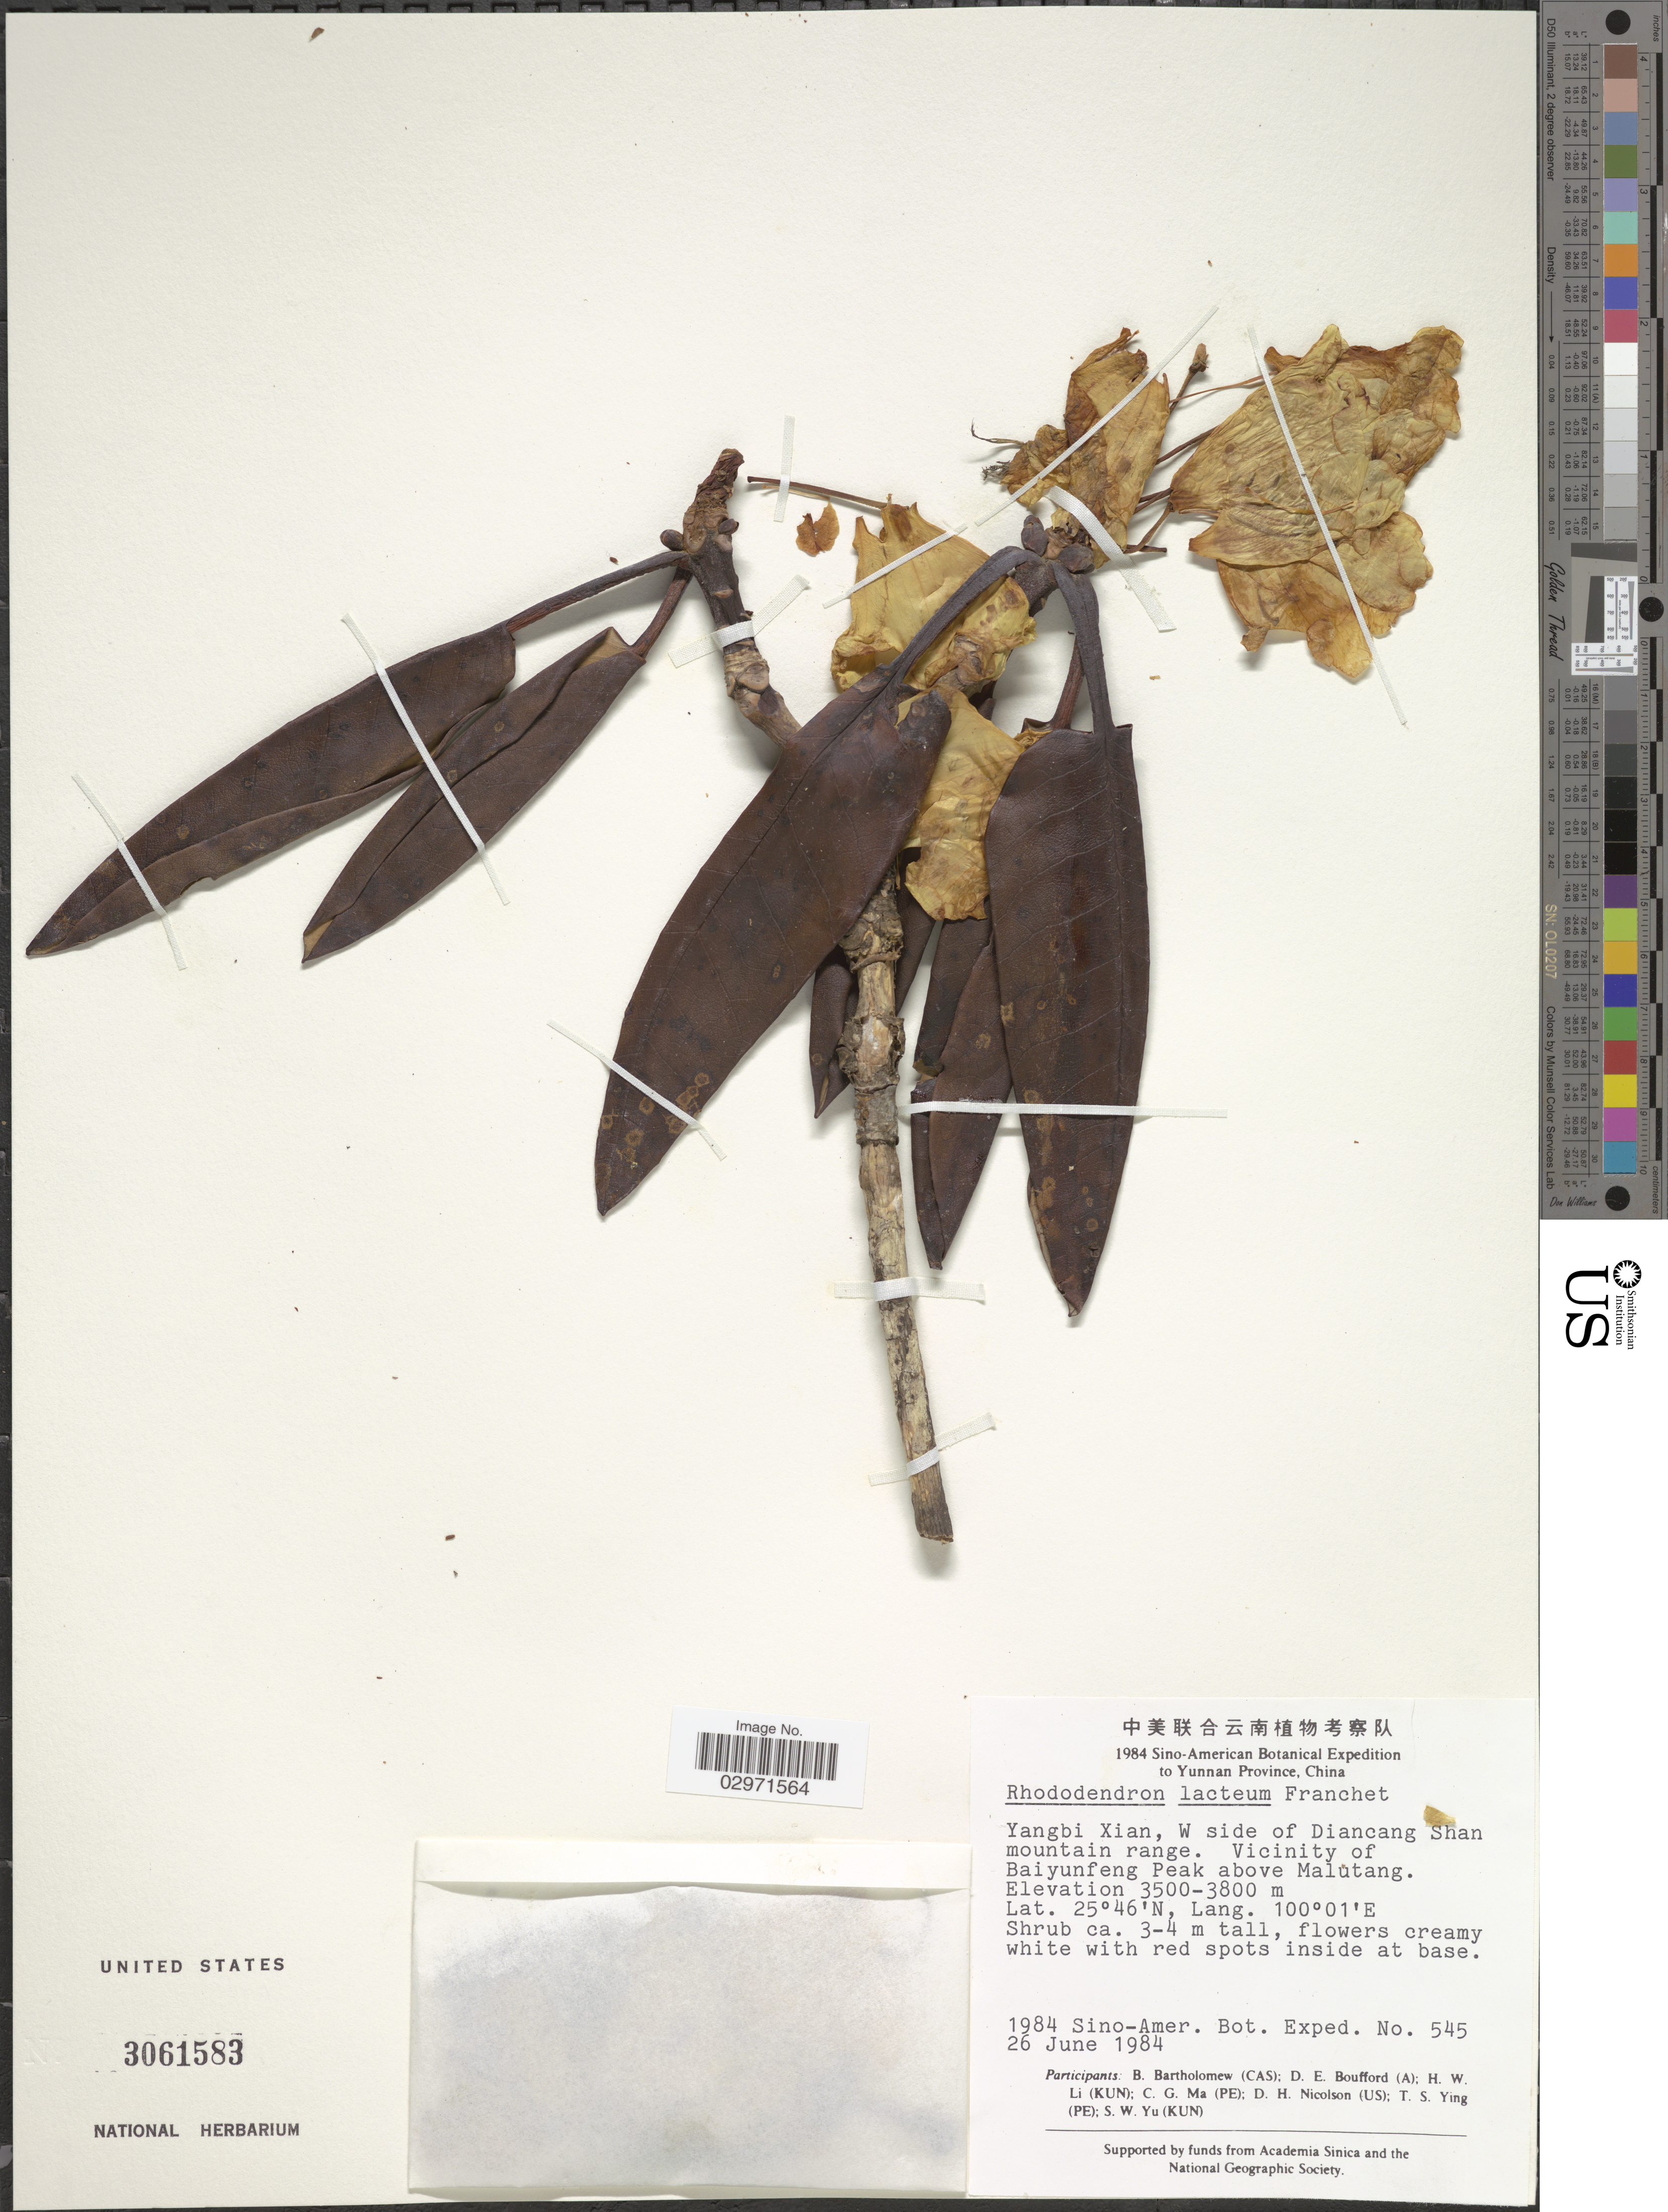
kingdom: Plantae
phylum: Tracheophyta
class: Magnoliopsida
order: Ericales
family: Ericaceae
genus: Rhododendron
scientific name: Rhododendron lacteum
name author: Franch.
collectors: Sino-Amer. Bot. Exped. 1984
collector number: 545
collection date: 1984-06-26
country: China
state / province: Yunnan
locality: Yangbi Xian, W side of Diancang Shan mountain range. Vicinity of Baiyunfeng Peak above Malutang.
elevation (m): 3500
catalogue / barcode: US 3061583